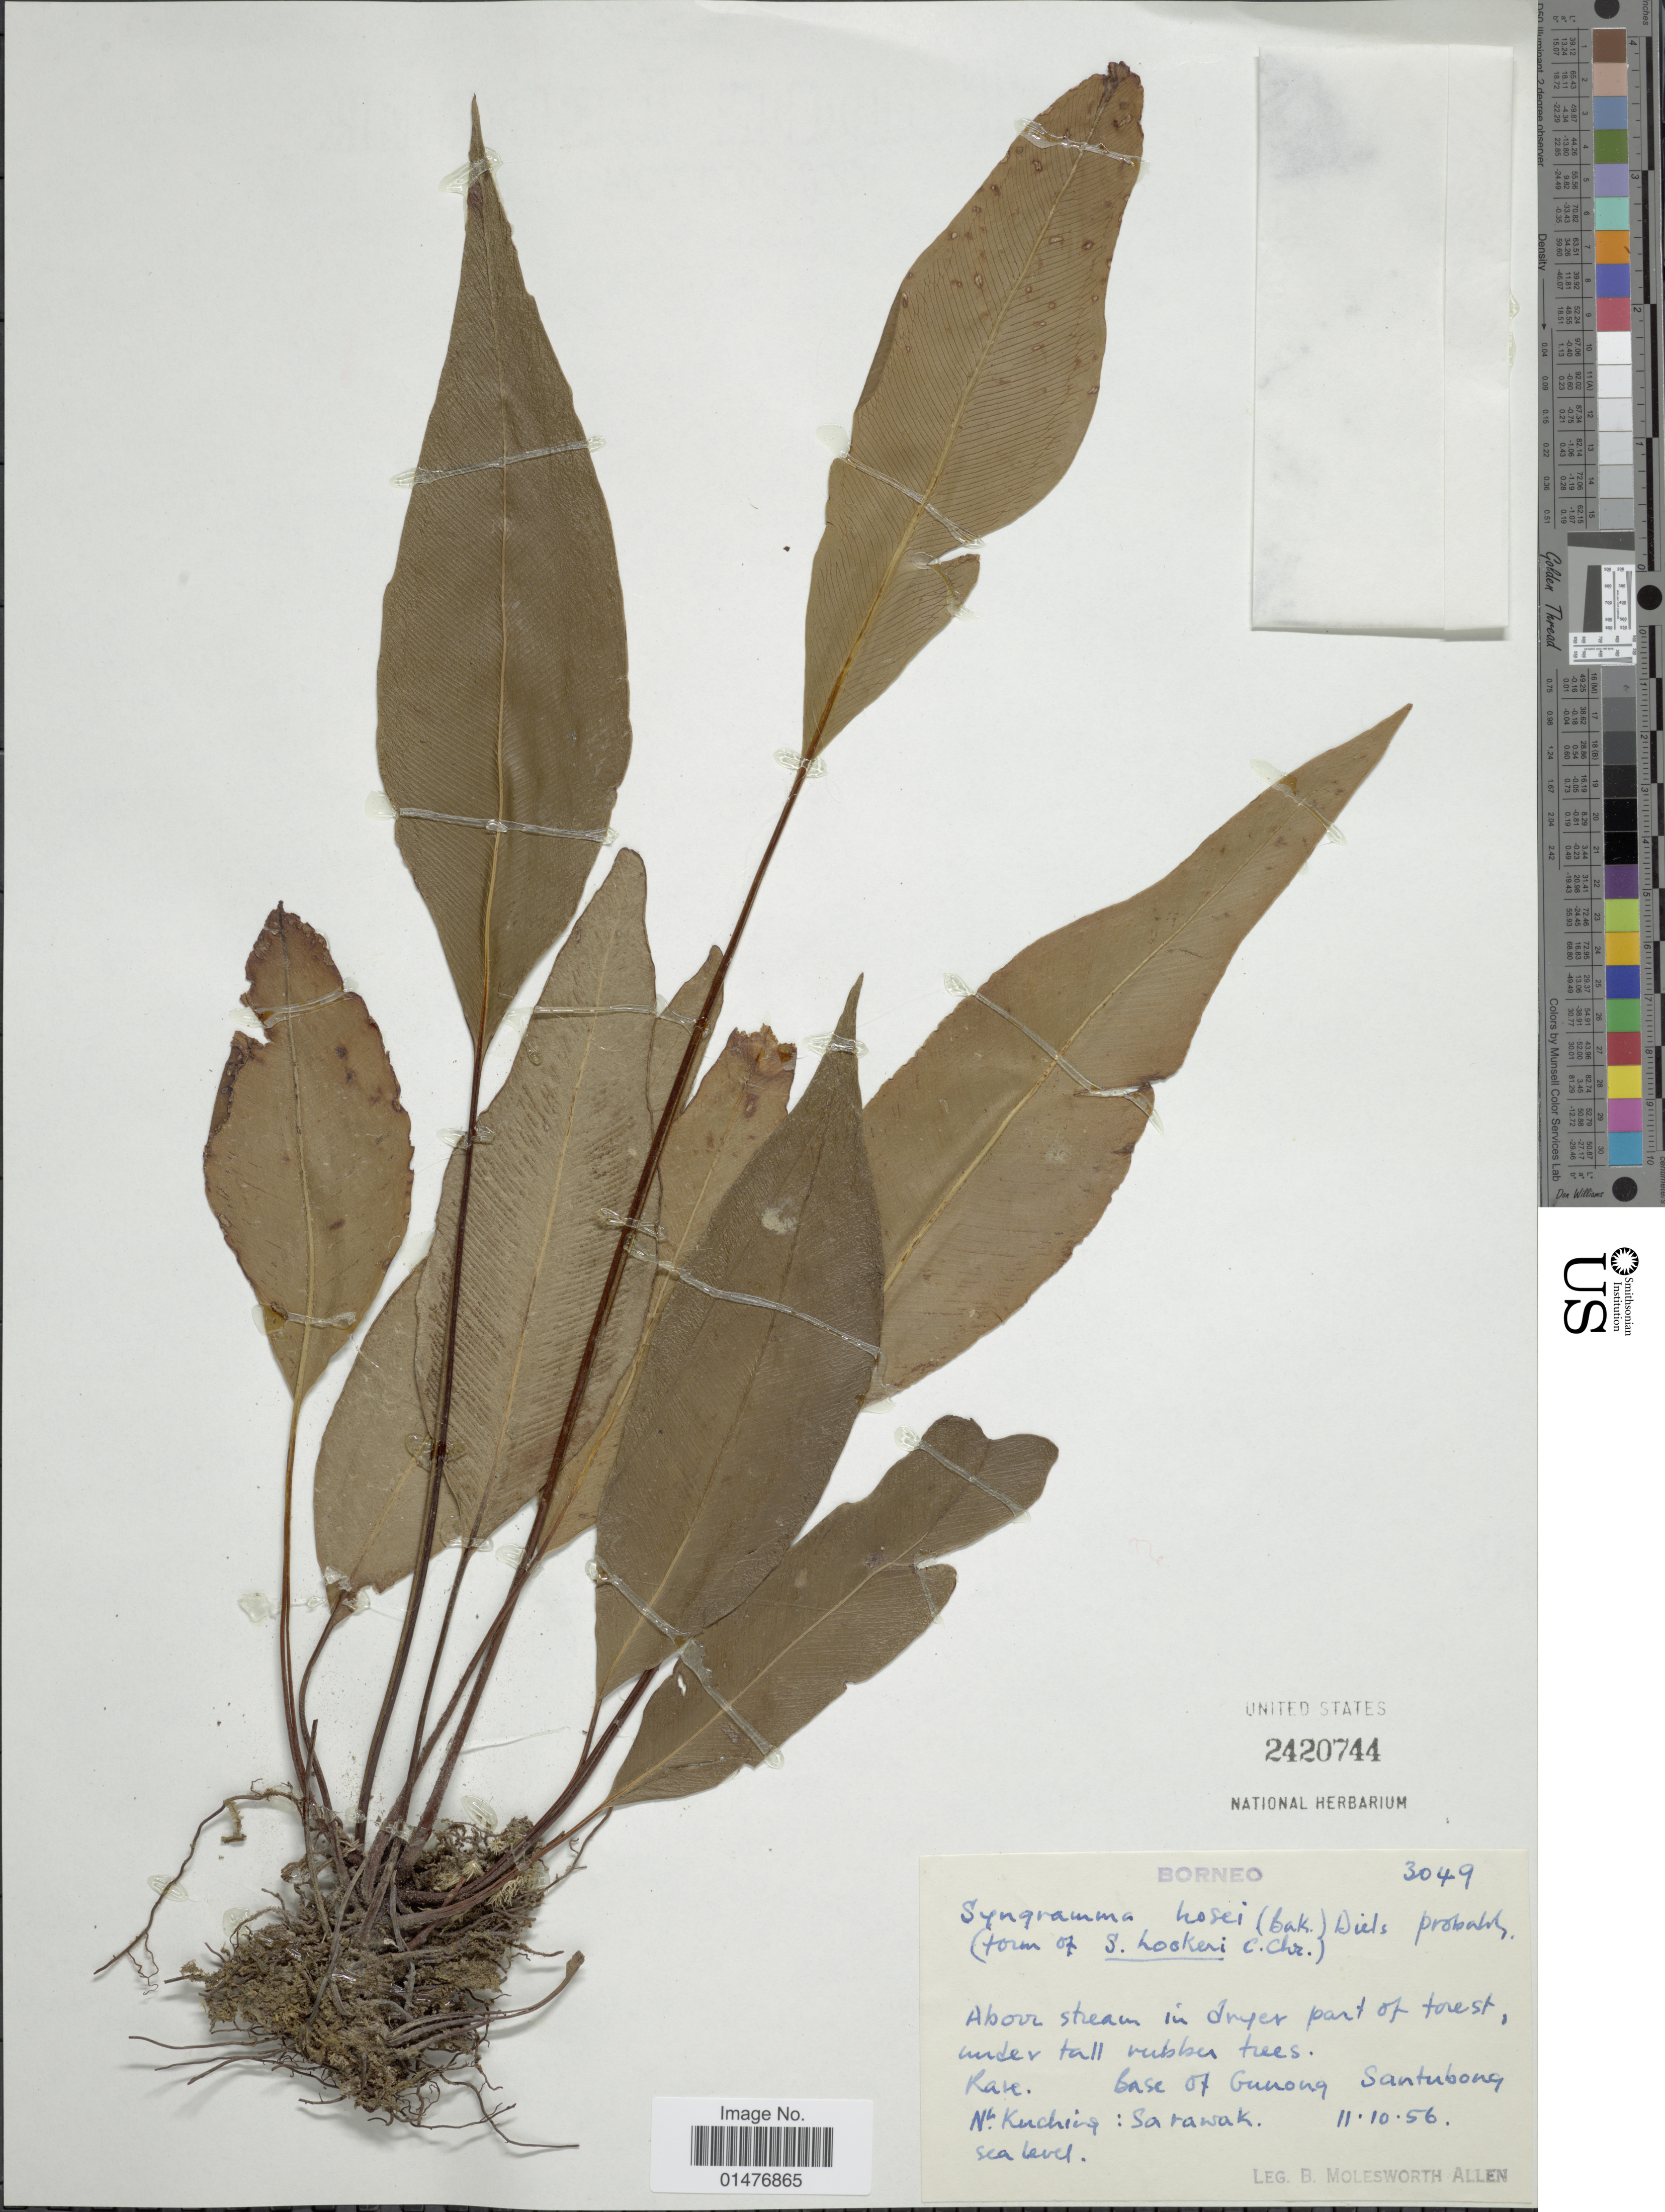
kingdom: Plantae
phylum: Tracheophyta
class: Polypodiopsida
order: Polypodiales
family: Pteridaceae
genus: Taenitis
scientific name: Taenitis hosei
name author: (Baker) Holttum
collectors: B. E. G. Molesworth-Allen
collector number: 3049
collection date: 1956-10-11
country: Malaysia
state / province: Sarawak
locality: Base Of Gunong Santubong, Nr. kuching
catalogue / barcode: US 2420744